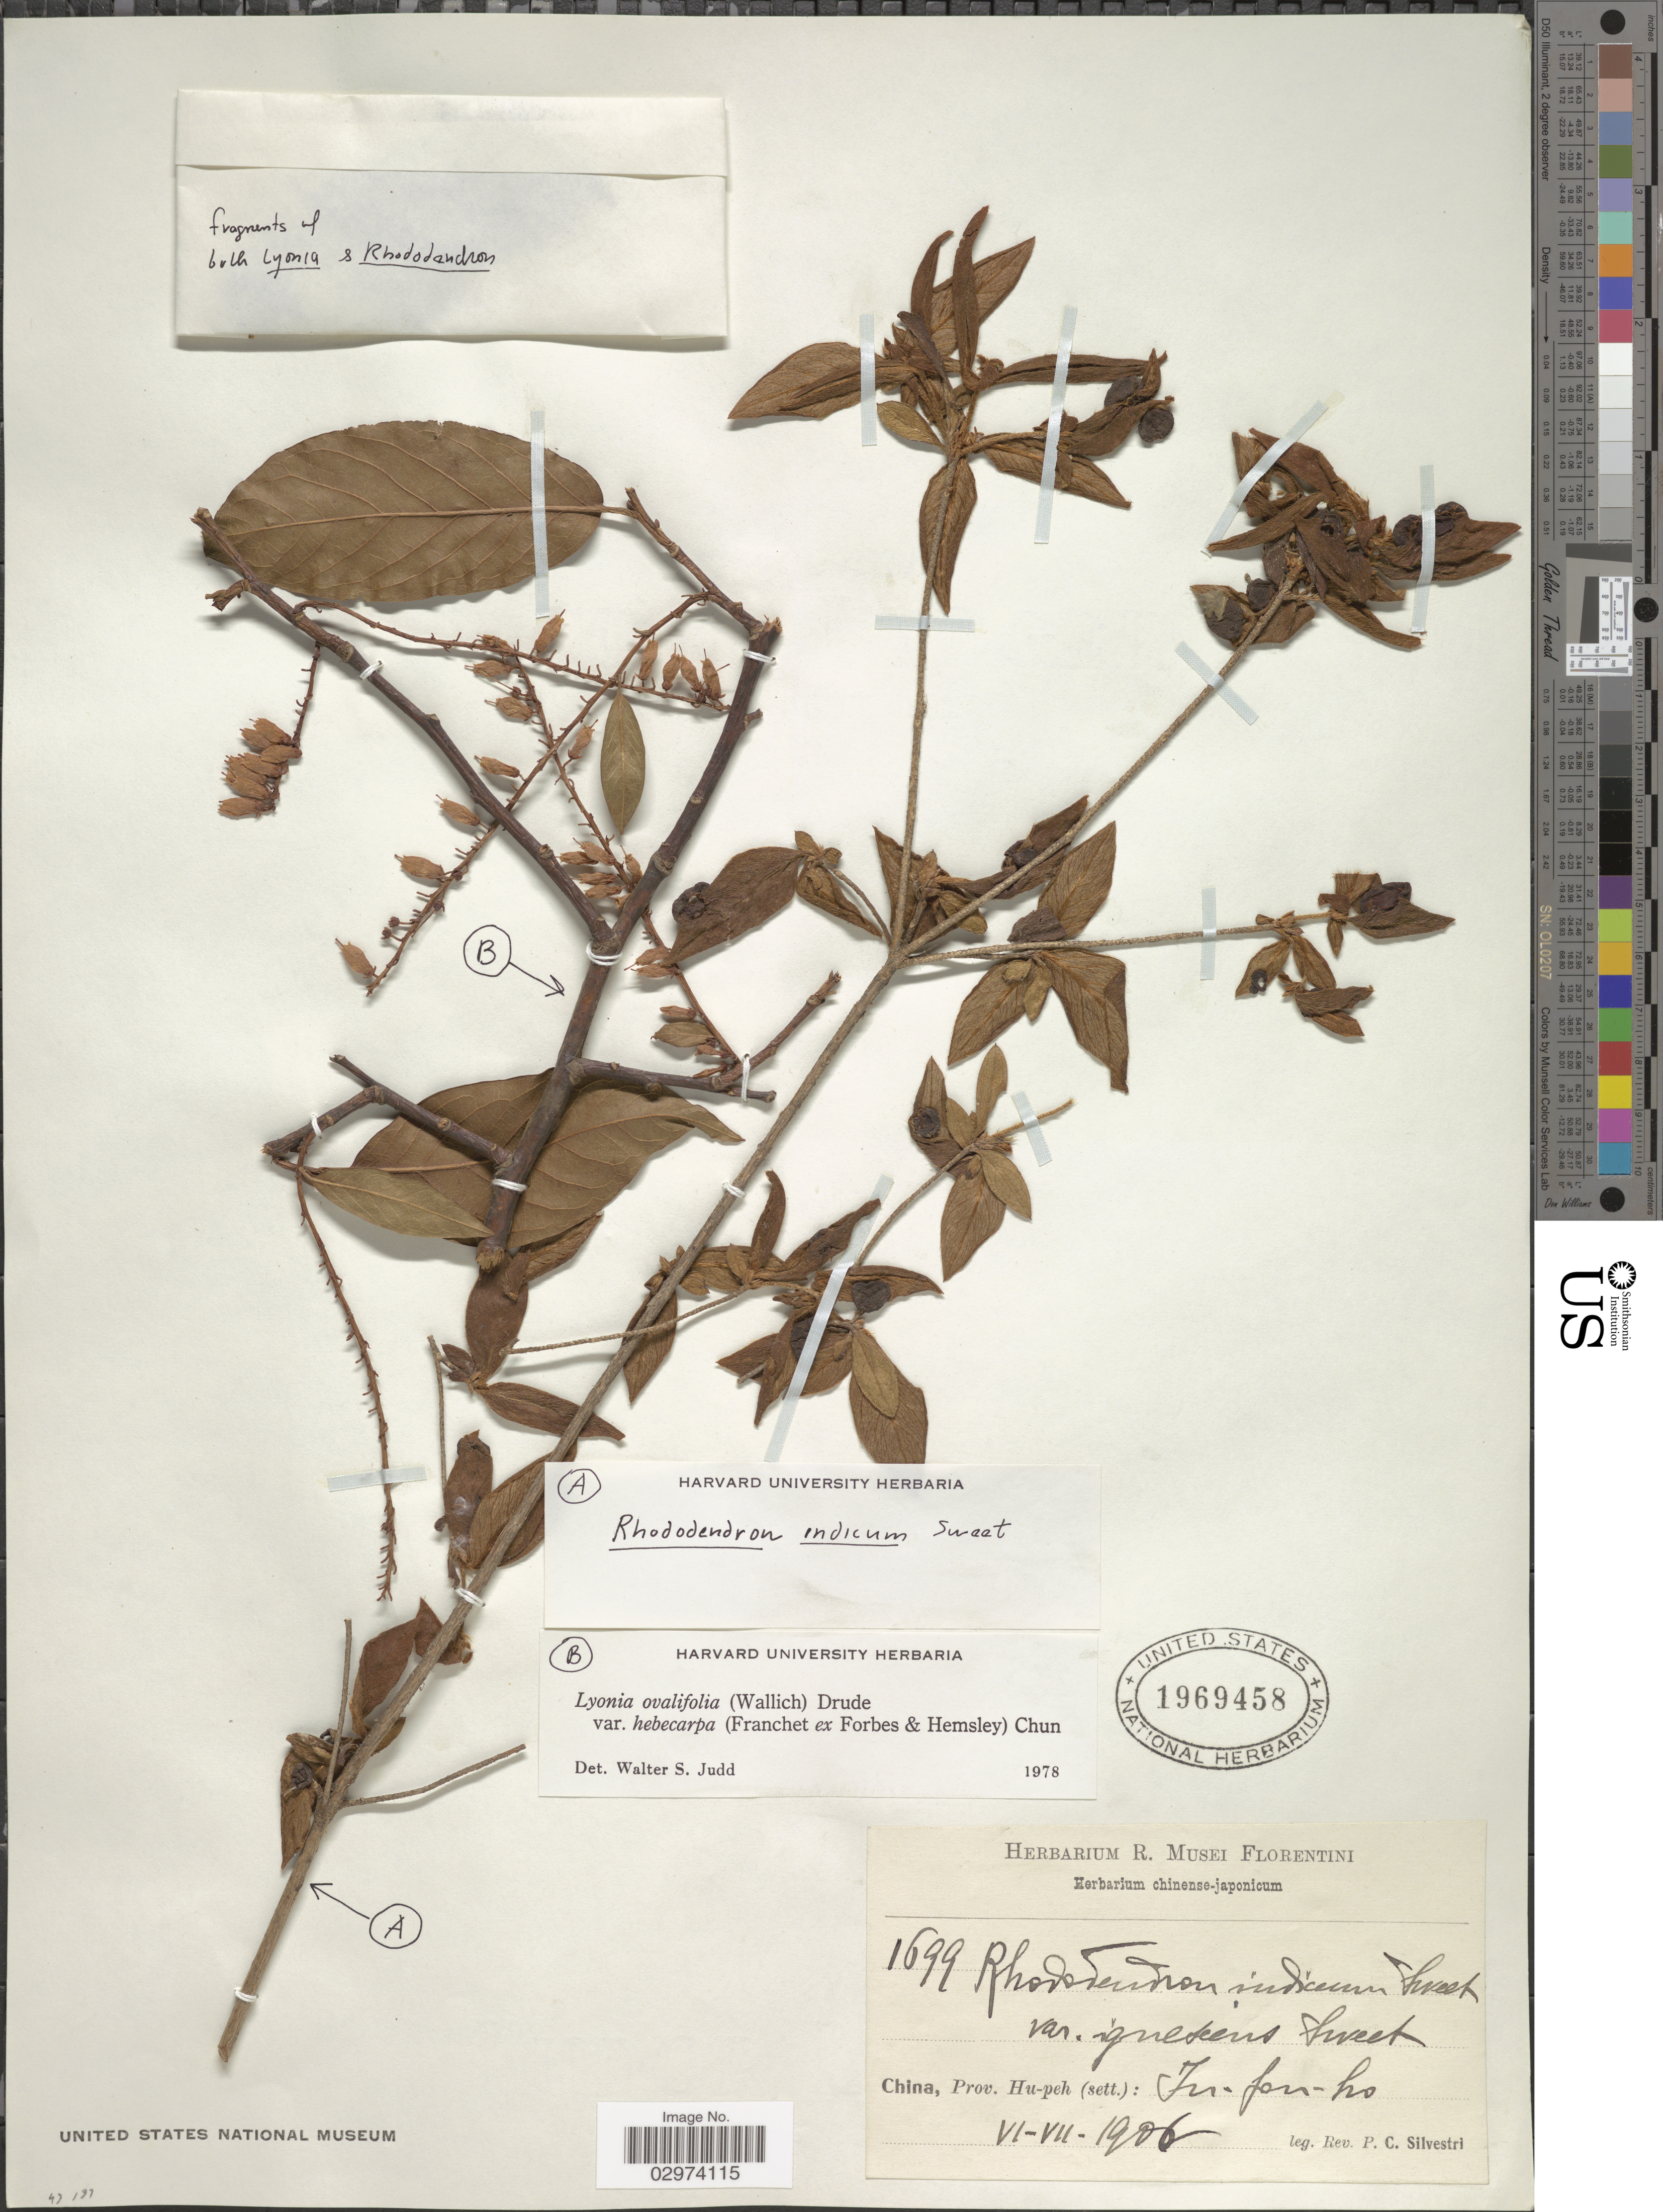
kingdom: Plantae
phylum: Tracheophyta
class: Magnoliopsida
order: Ericales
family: Ericaceae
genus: Lyonia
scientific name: Lyonia ovalifolia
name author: (Wall.) Drude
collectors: P. Silvestri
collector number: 1699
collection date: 1906-06/1906-07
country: China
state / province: Hubei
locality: Prov. Hu-peh (sett.): In-fon-ho.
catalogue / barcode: US 1969458